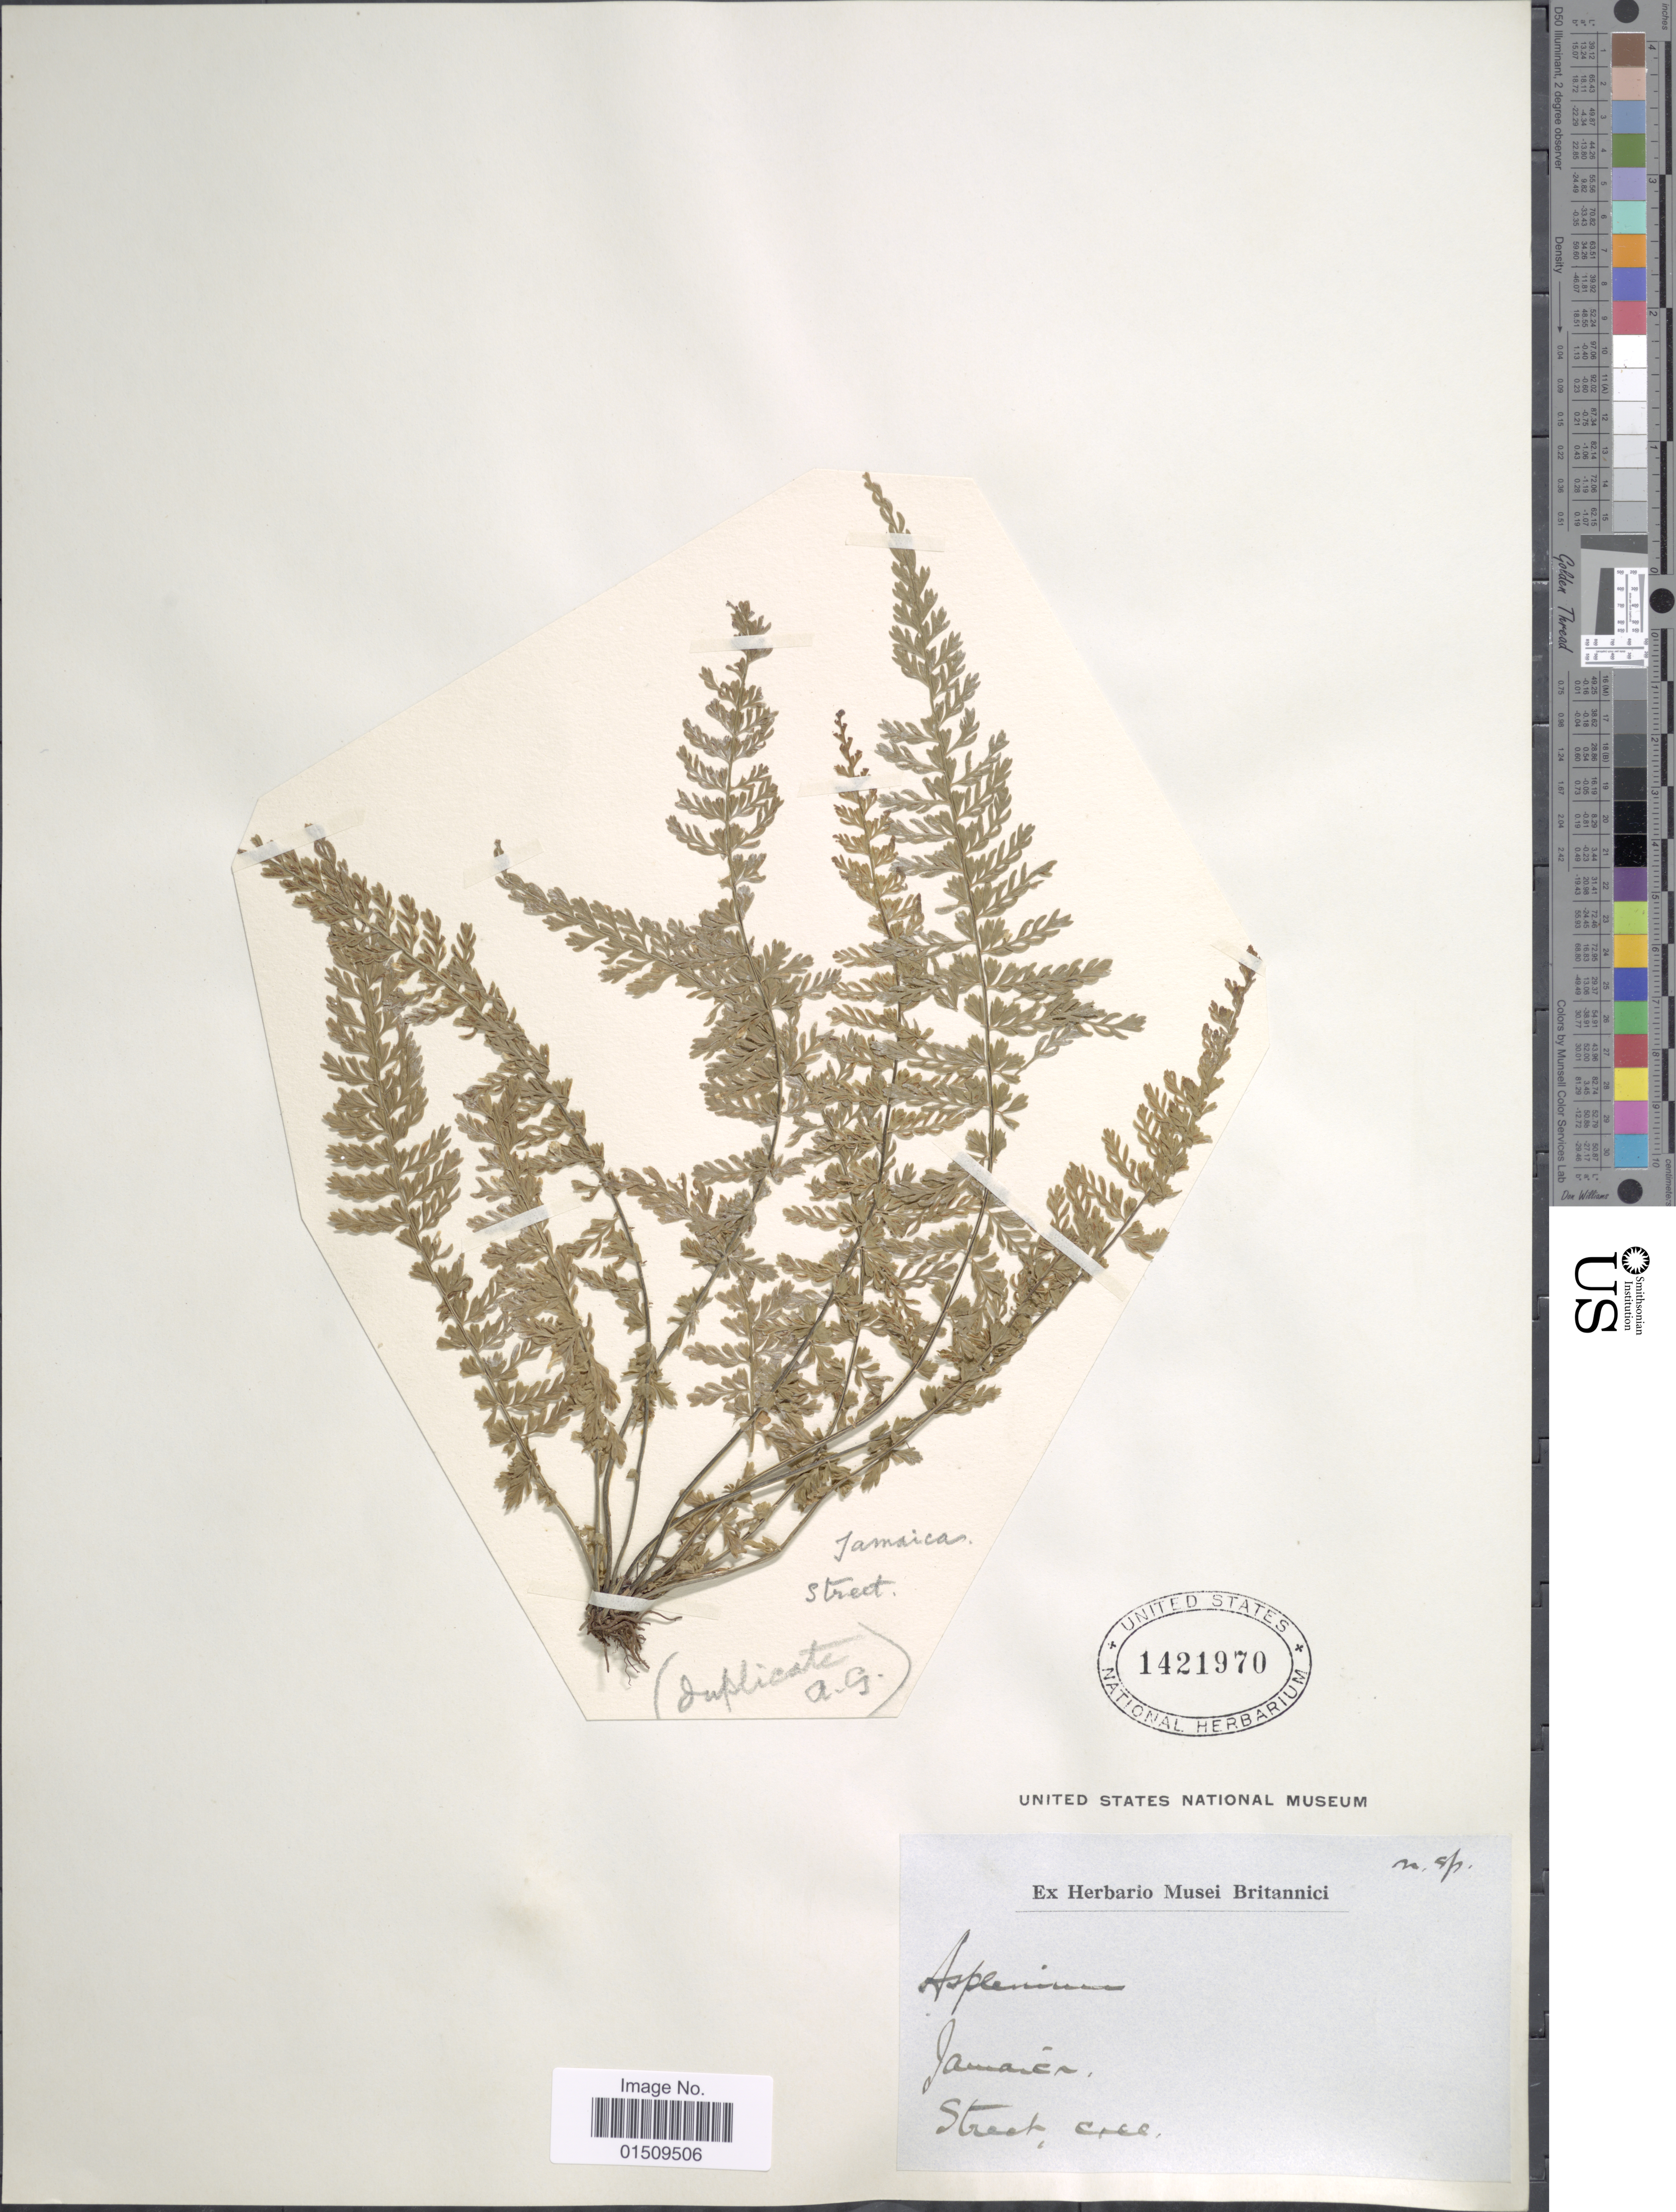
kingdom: Plantae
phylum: Tracheophyta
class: Polypodiopsida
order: Polypodiales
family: Aspleniaceae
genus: Asplenium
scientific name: Asplenium sciadophilum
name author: Proctor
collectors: -. Street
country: Jamaica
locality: Jamaica.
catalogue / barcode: US 1421970